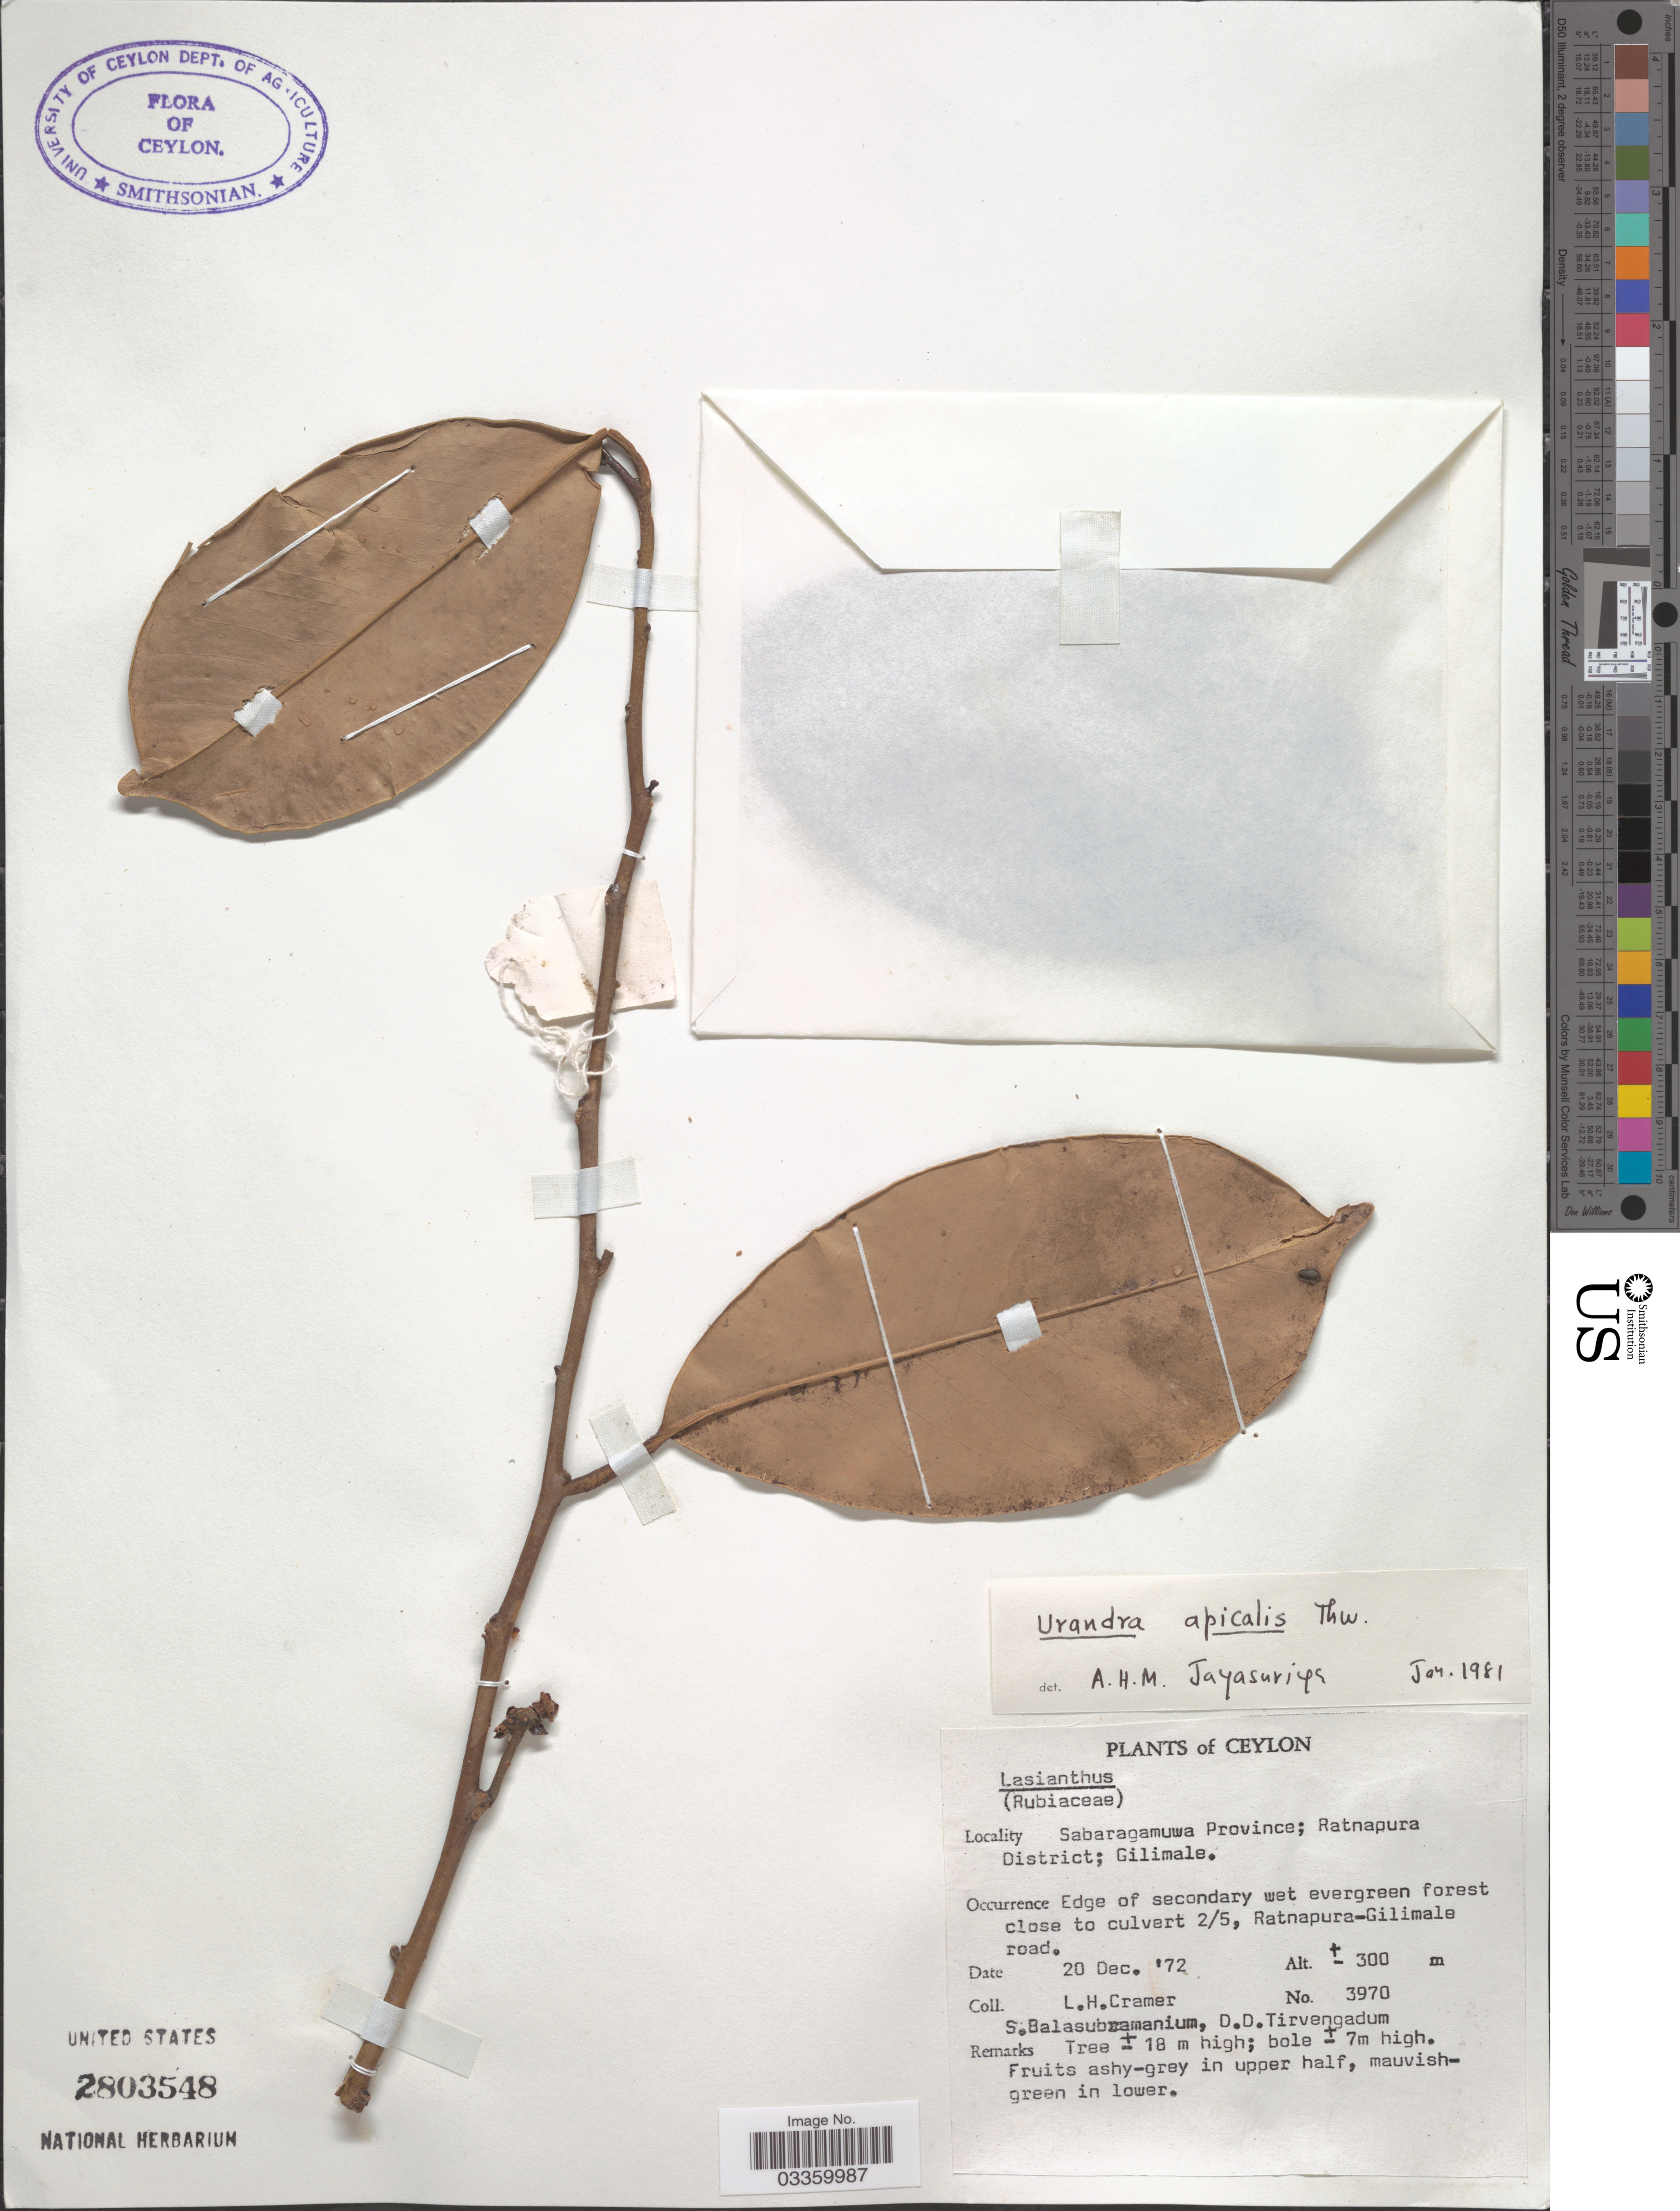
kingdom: Plantae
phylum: Tracheophyta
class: Magnoliopsida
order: Cardiopteridales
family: Stemonuraceae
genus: Stemonurus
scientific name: Stemonurus apicalis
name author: (Thwaites) Miers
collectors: L. H. Cramer, S. Balasubramanium & D. Tirvengadum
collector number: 3970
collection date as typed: Transcribed d/m/y: 20/12/72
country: Sri Lanka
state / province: Sabaragamuwa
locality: Ceylon. Ratnapura District; Gilimale. Edge of secondary wet evergreen forest close to culvert 2/5, Ratnapura-Gilimale road.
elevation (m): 300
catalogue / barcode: US 2803548